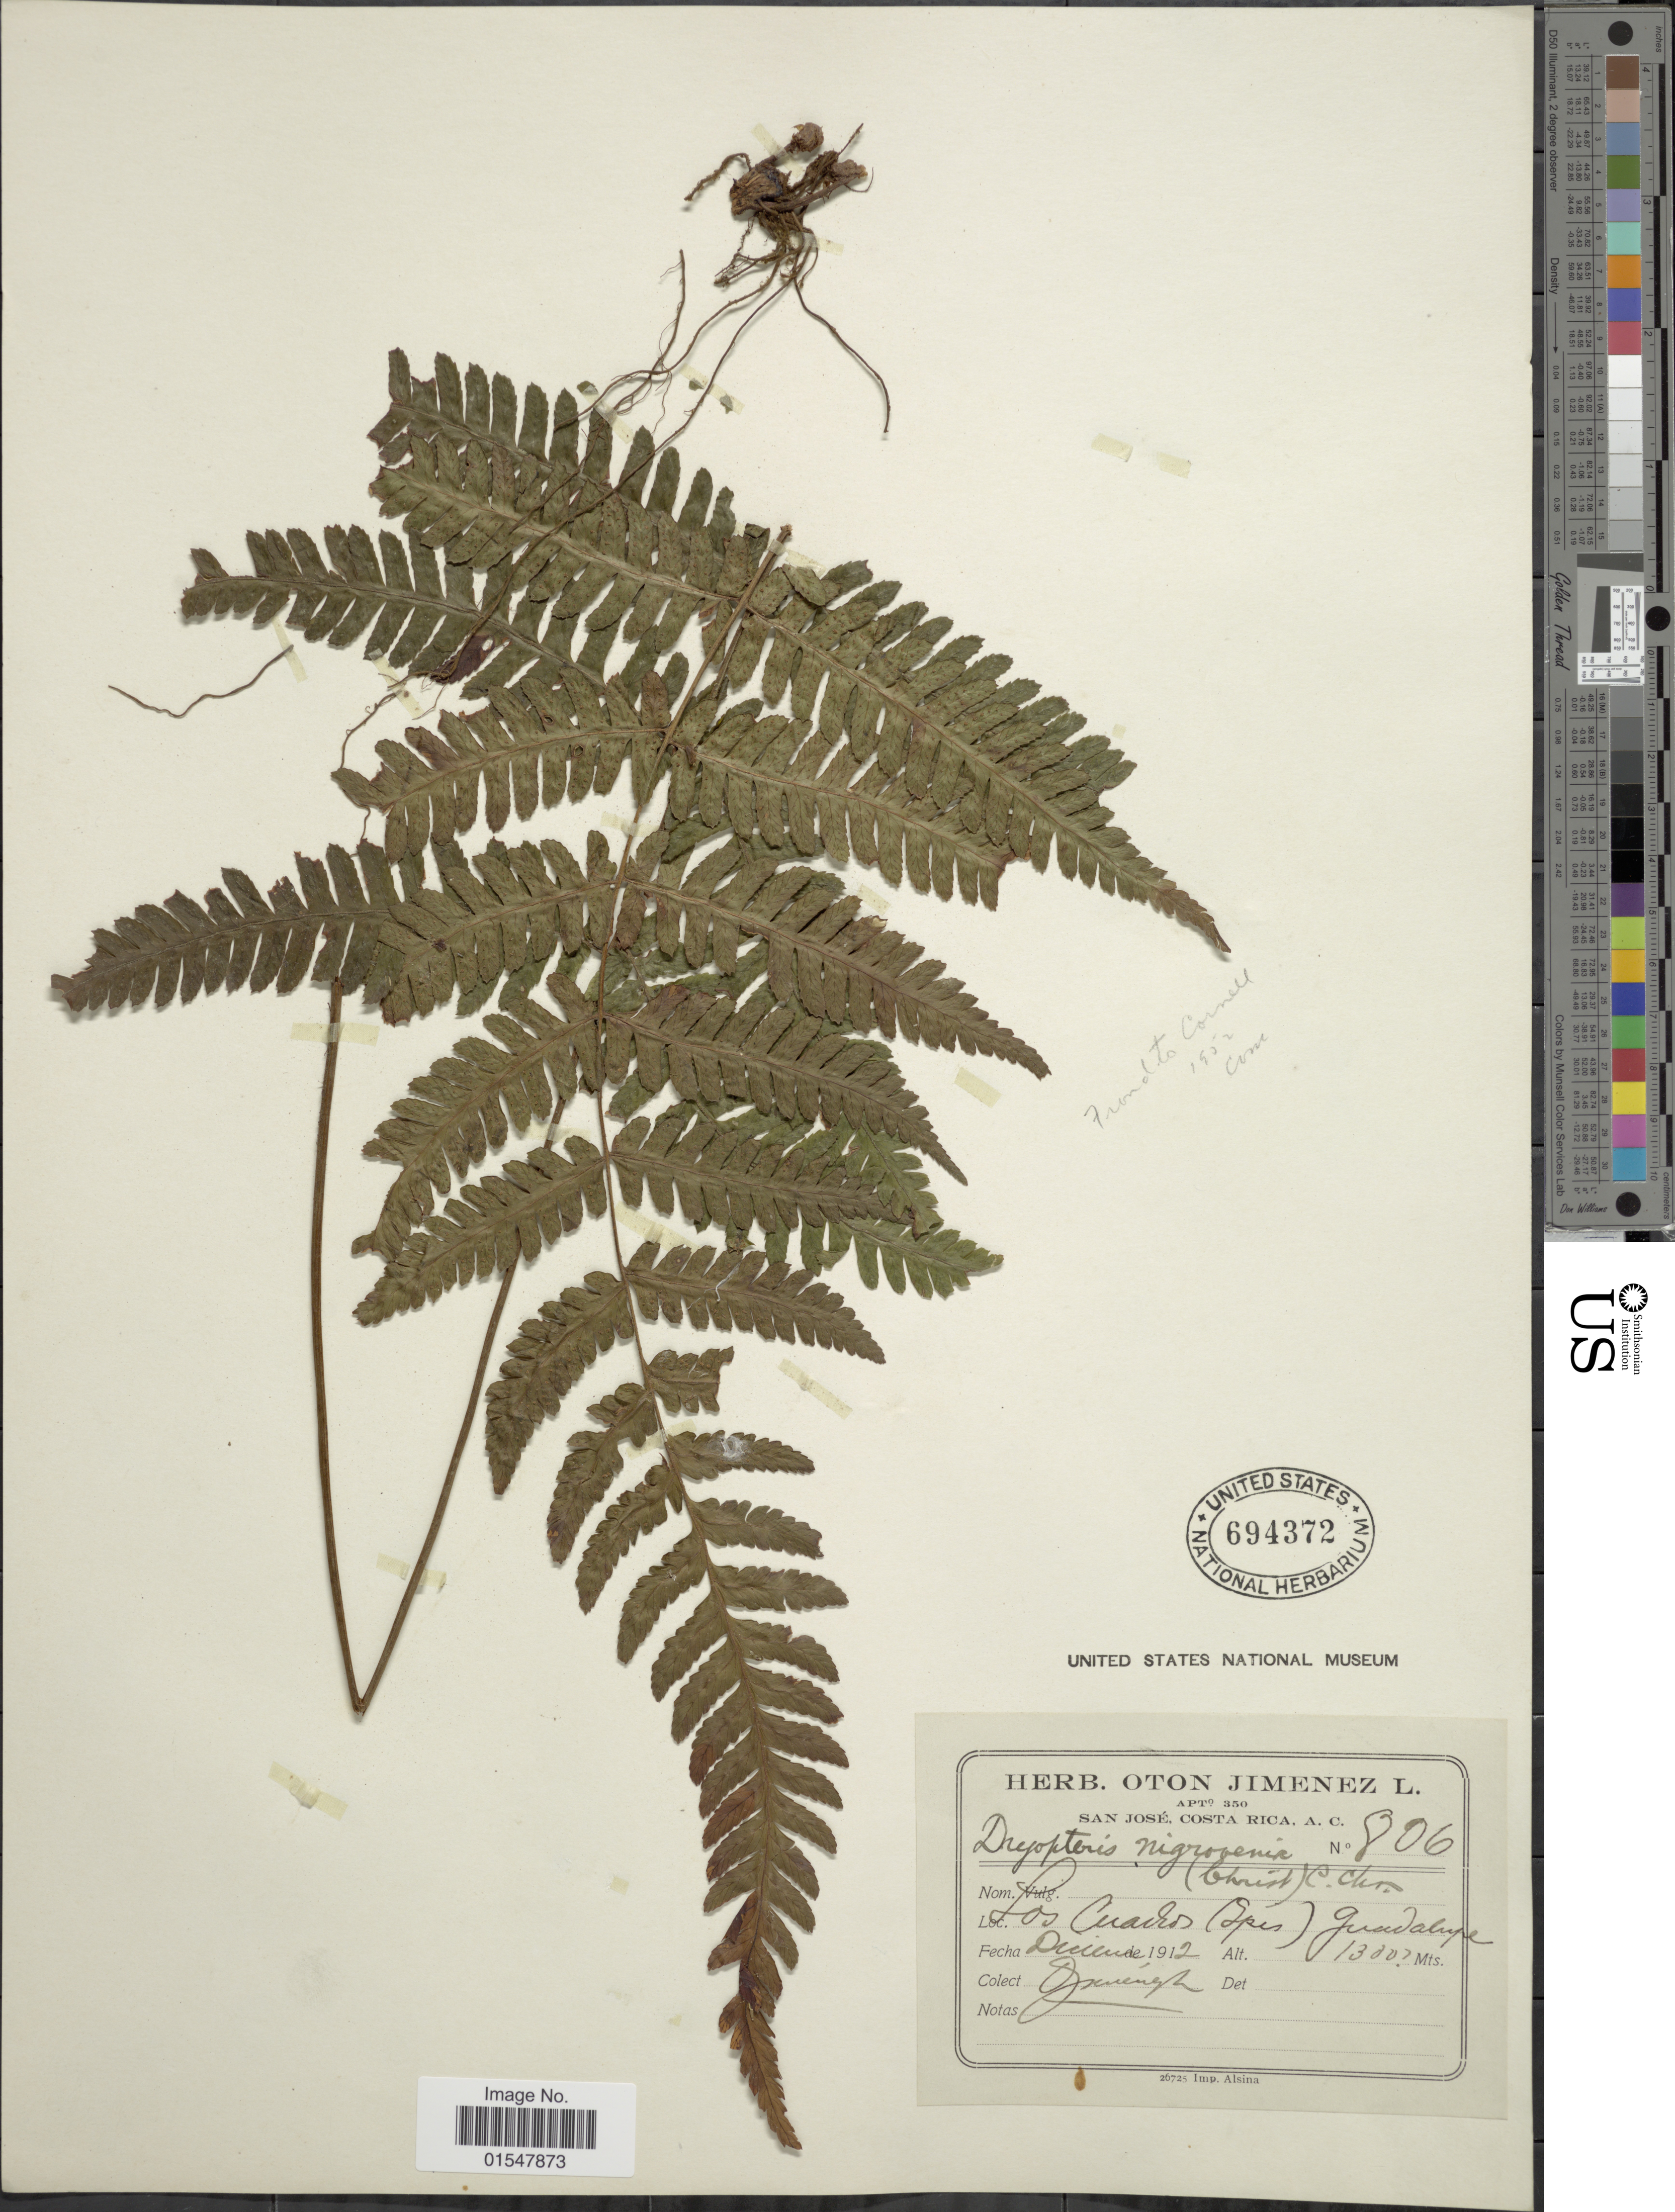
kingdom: Plantae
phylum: Tracheophyta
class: Polypodiopsida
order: Polypodiales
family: Dryopteridaceae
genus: Ctenitis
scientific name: Ctenitis nigrovenia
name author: (Christ) Copel.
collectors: O. Jiménez L.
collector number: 806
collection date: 1912-12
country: Guadeloupe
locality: Los Cuadros (Spes) Guadelupe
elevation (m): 1300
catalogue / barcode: US 694372